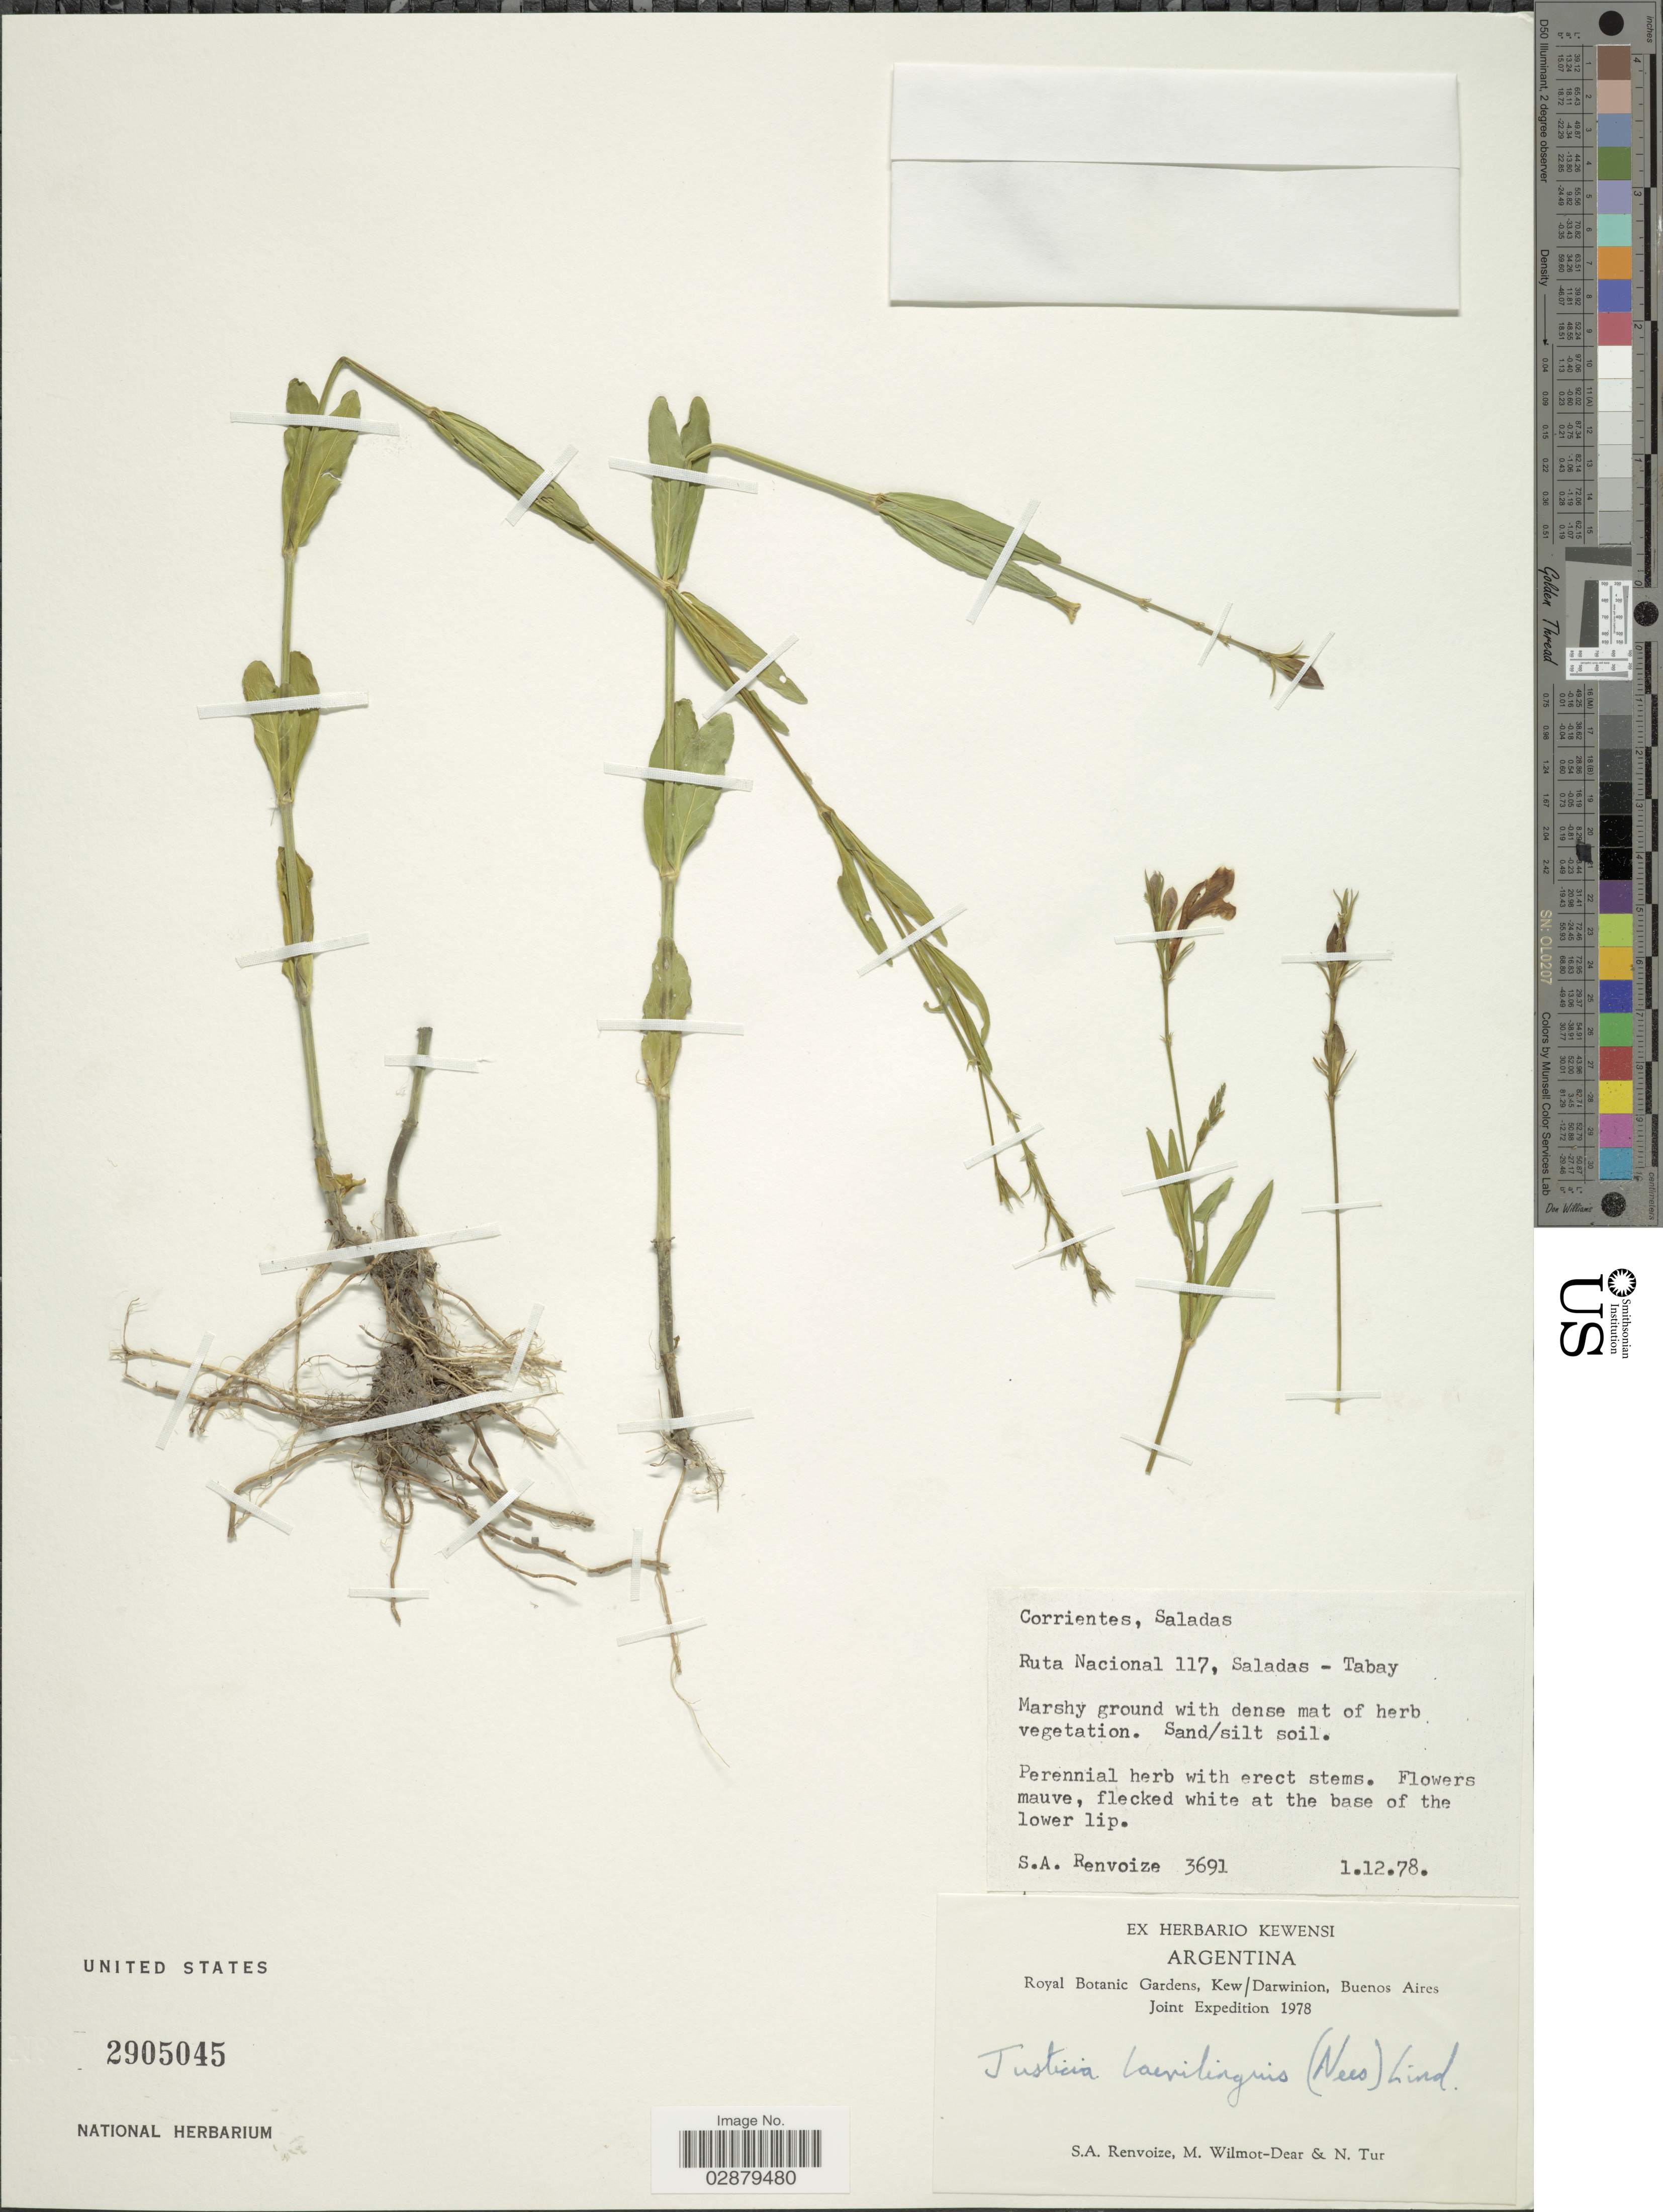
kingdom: Plantae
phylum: Tracheophyta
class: Magnoliopsida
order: Lamiales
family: Acanthaceae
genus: Justicia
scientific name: Justicia laevilinguis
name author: (Nees) Lindau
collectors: S. A. Renvoize, M. Wilmot-Dear & N. Tur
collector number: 3691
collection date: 1978-12-01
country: Argentina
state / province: Corrientes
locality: Saladas. Ruta Nactional 117, Saladas - Tabay.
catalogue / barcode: US 2905045